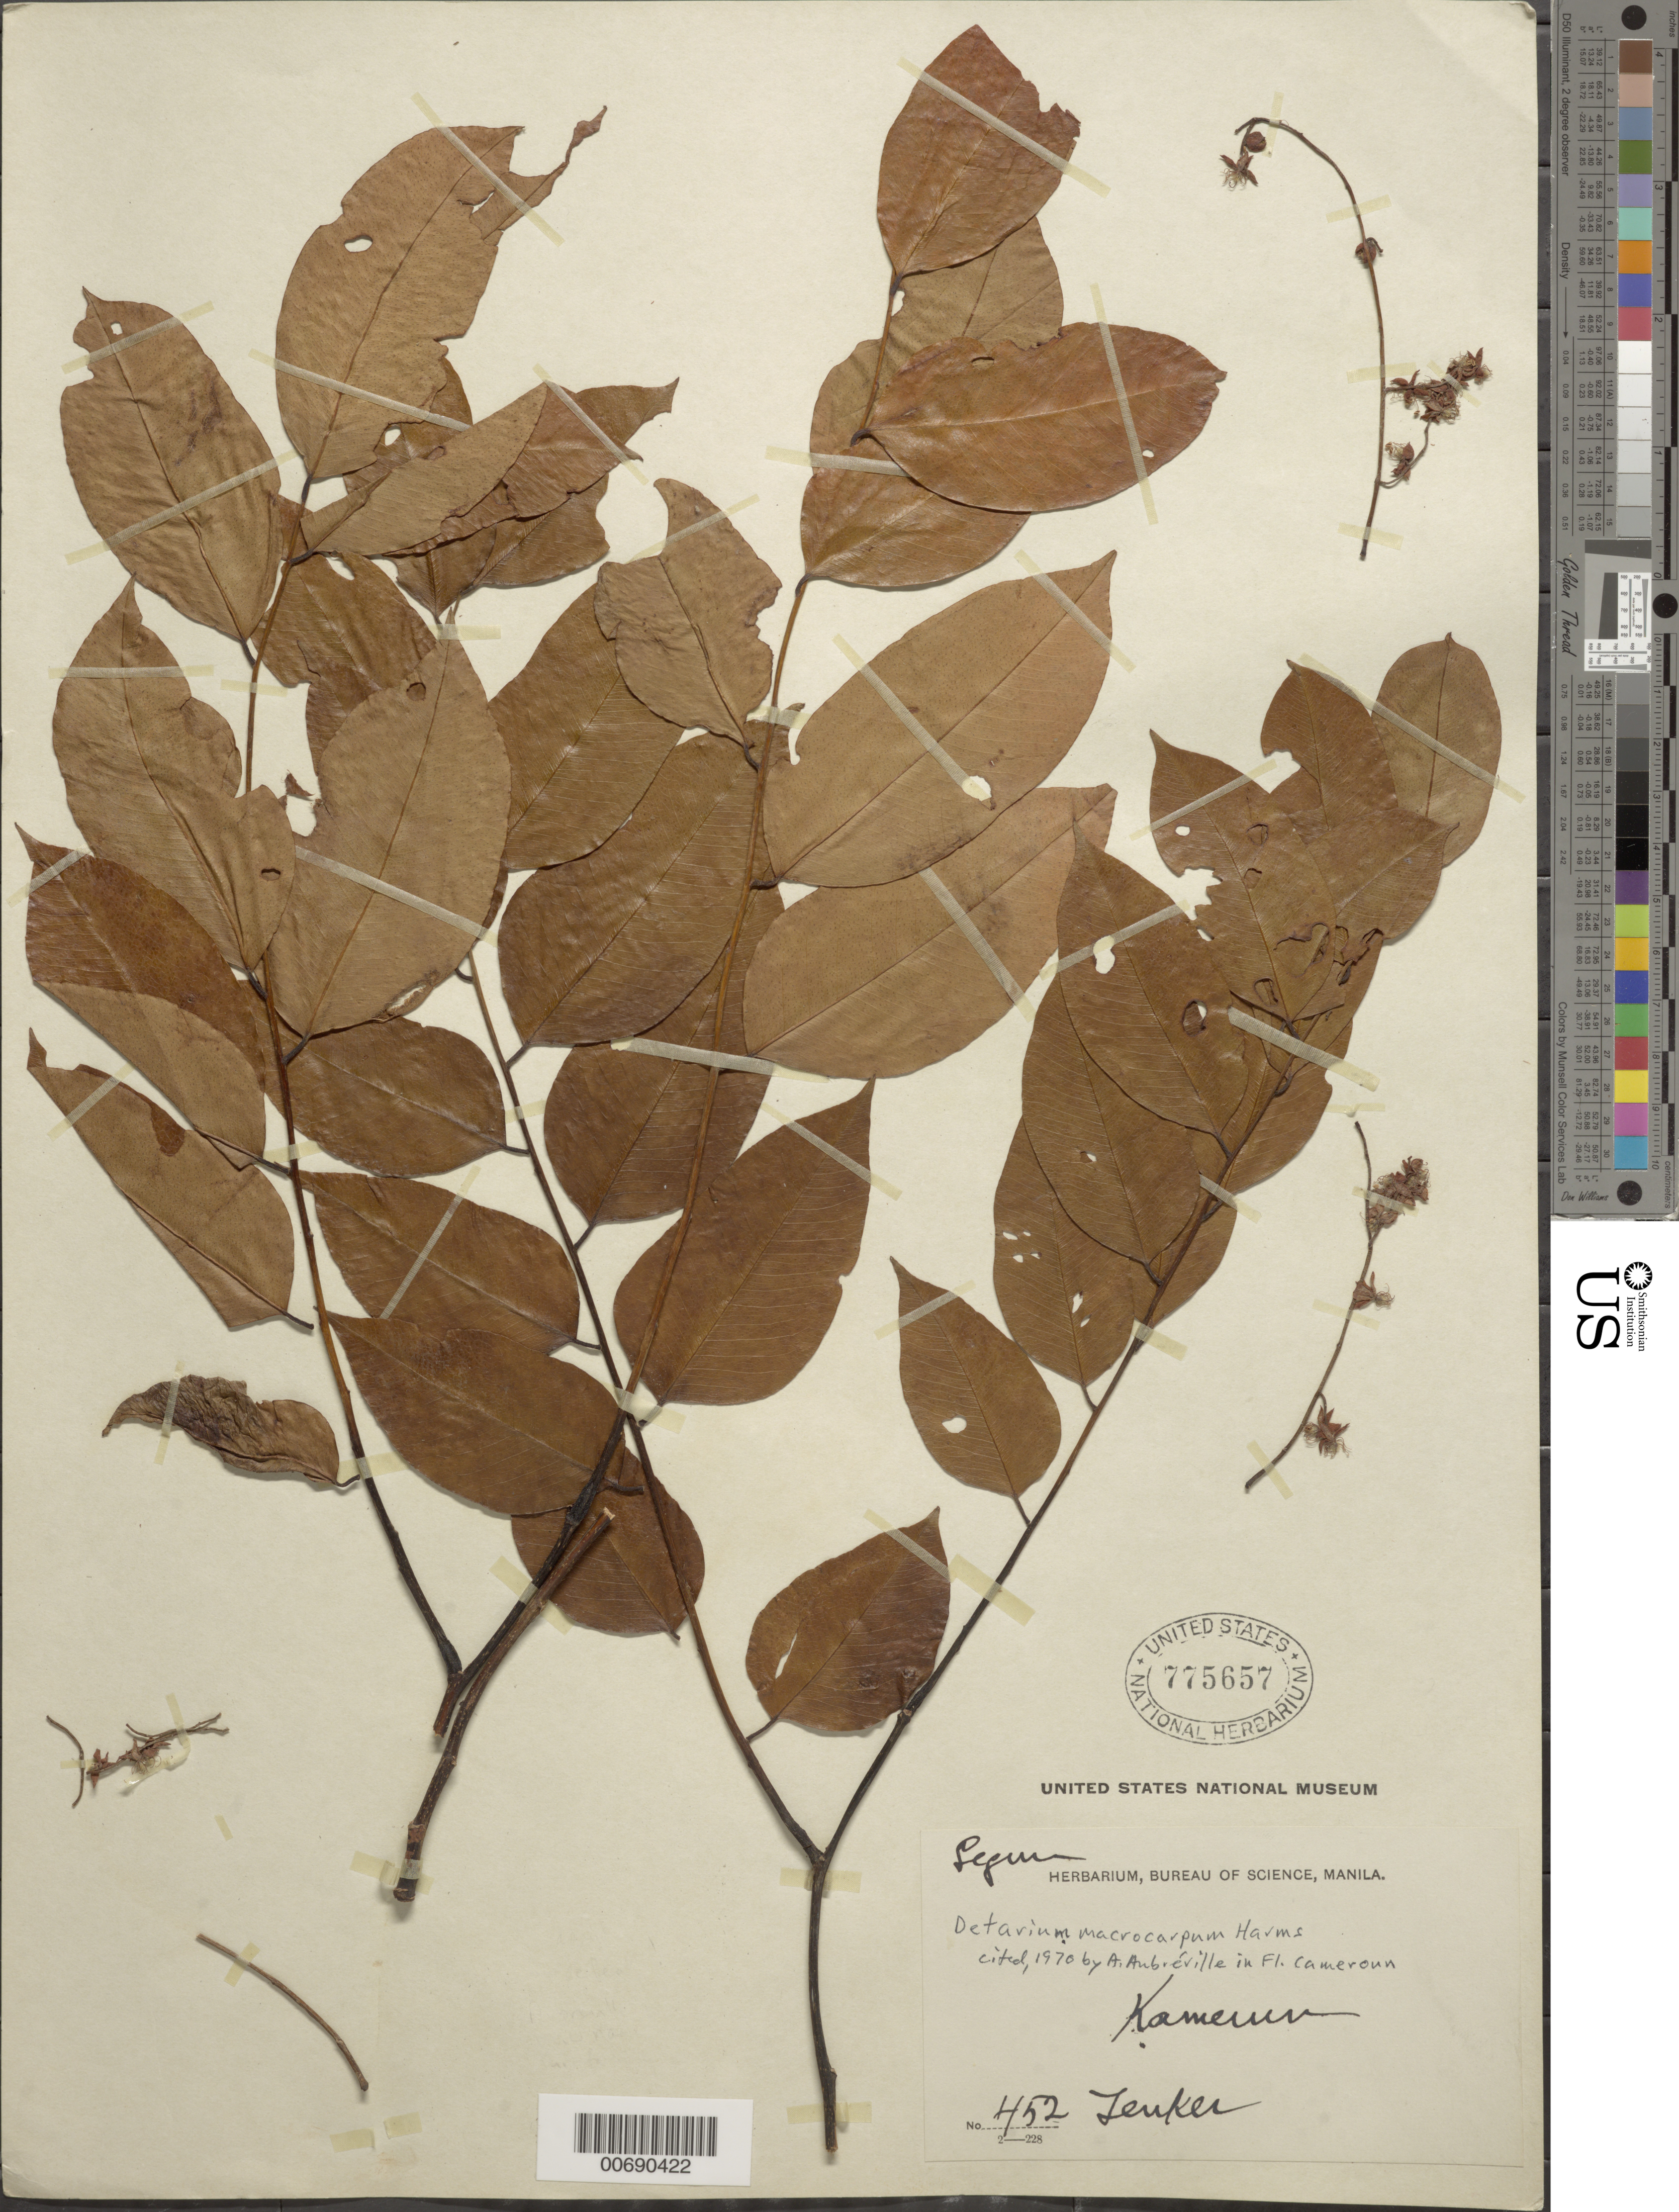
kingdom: Plantae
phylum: Tracheophyta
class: Magnoliopsida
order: Fabales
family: Fabaceae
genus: Detarium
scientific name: Detarium macrocarpum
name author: Harms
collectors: G. A. Zenker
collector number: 452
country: Cameroon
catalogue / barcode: US 775657